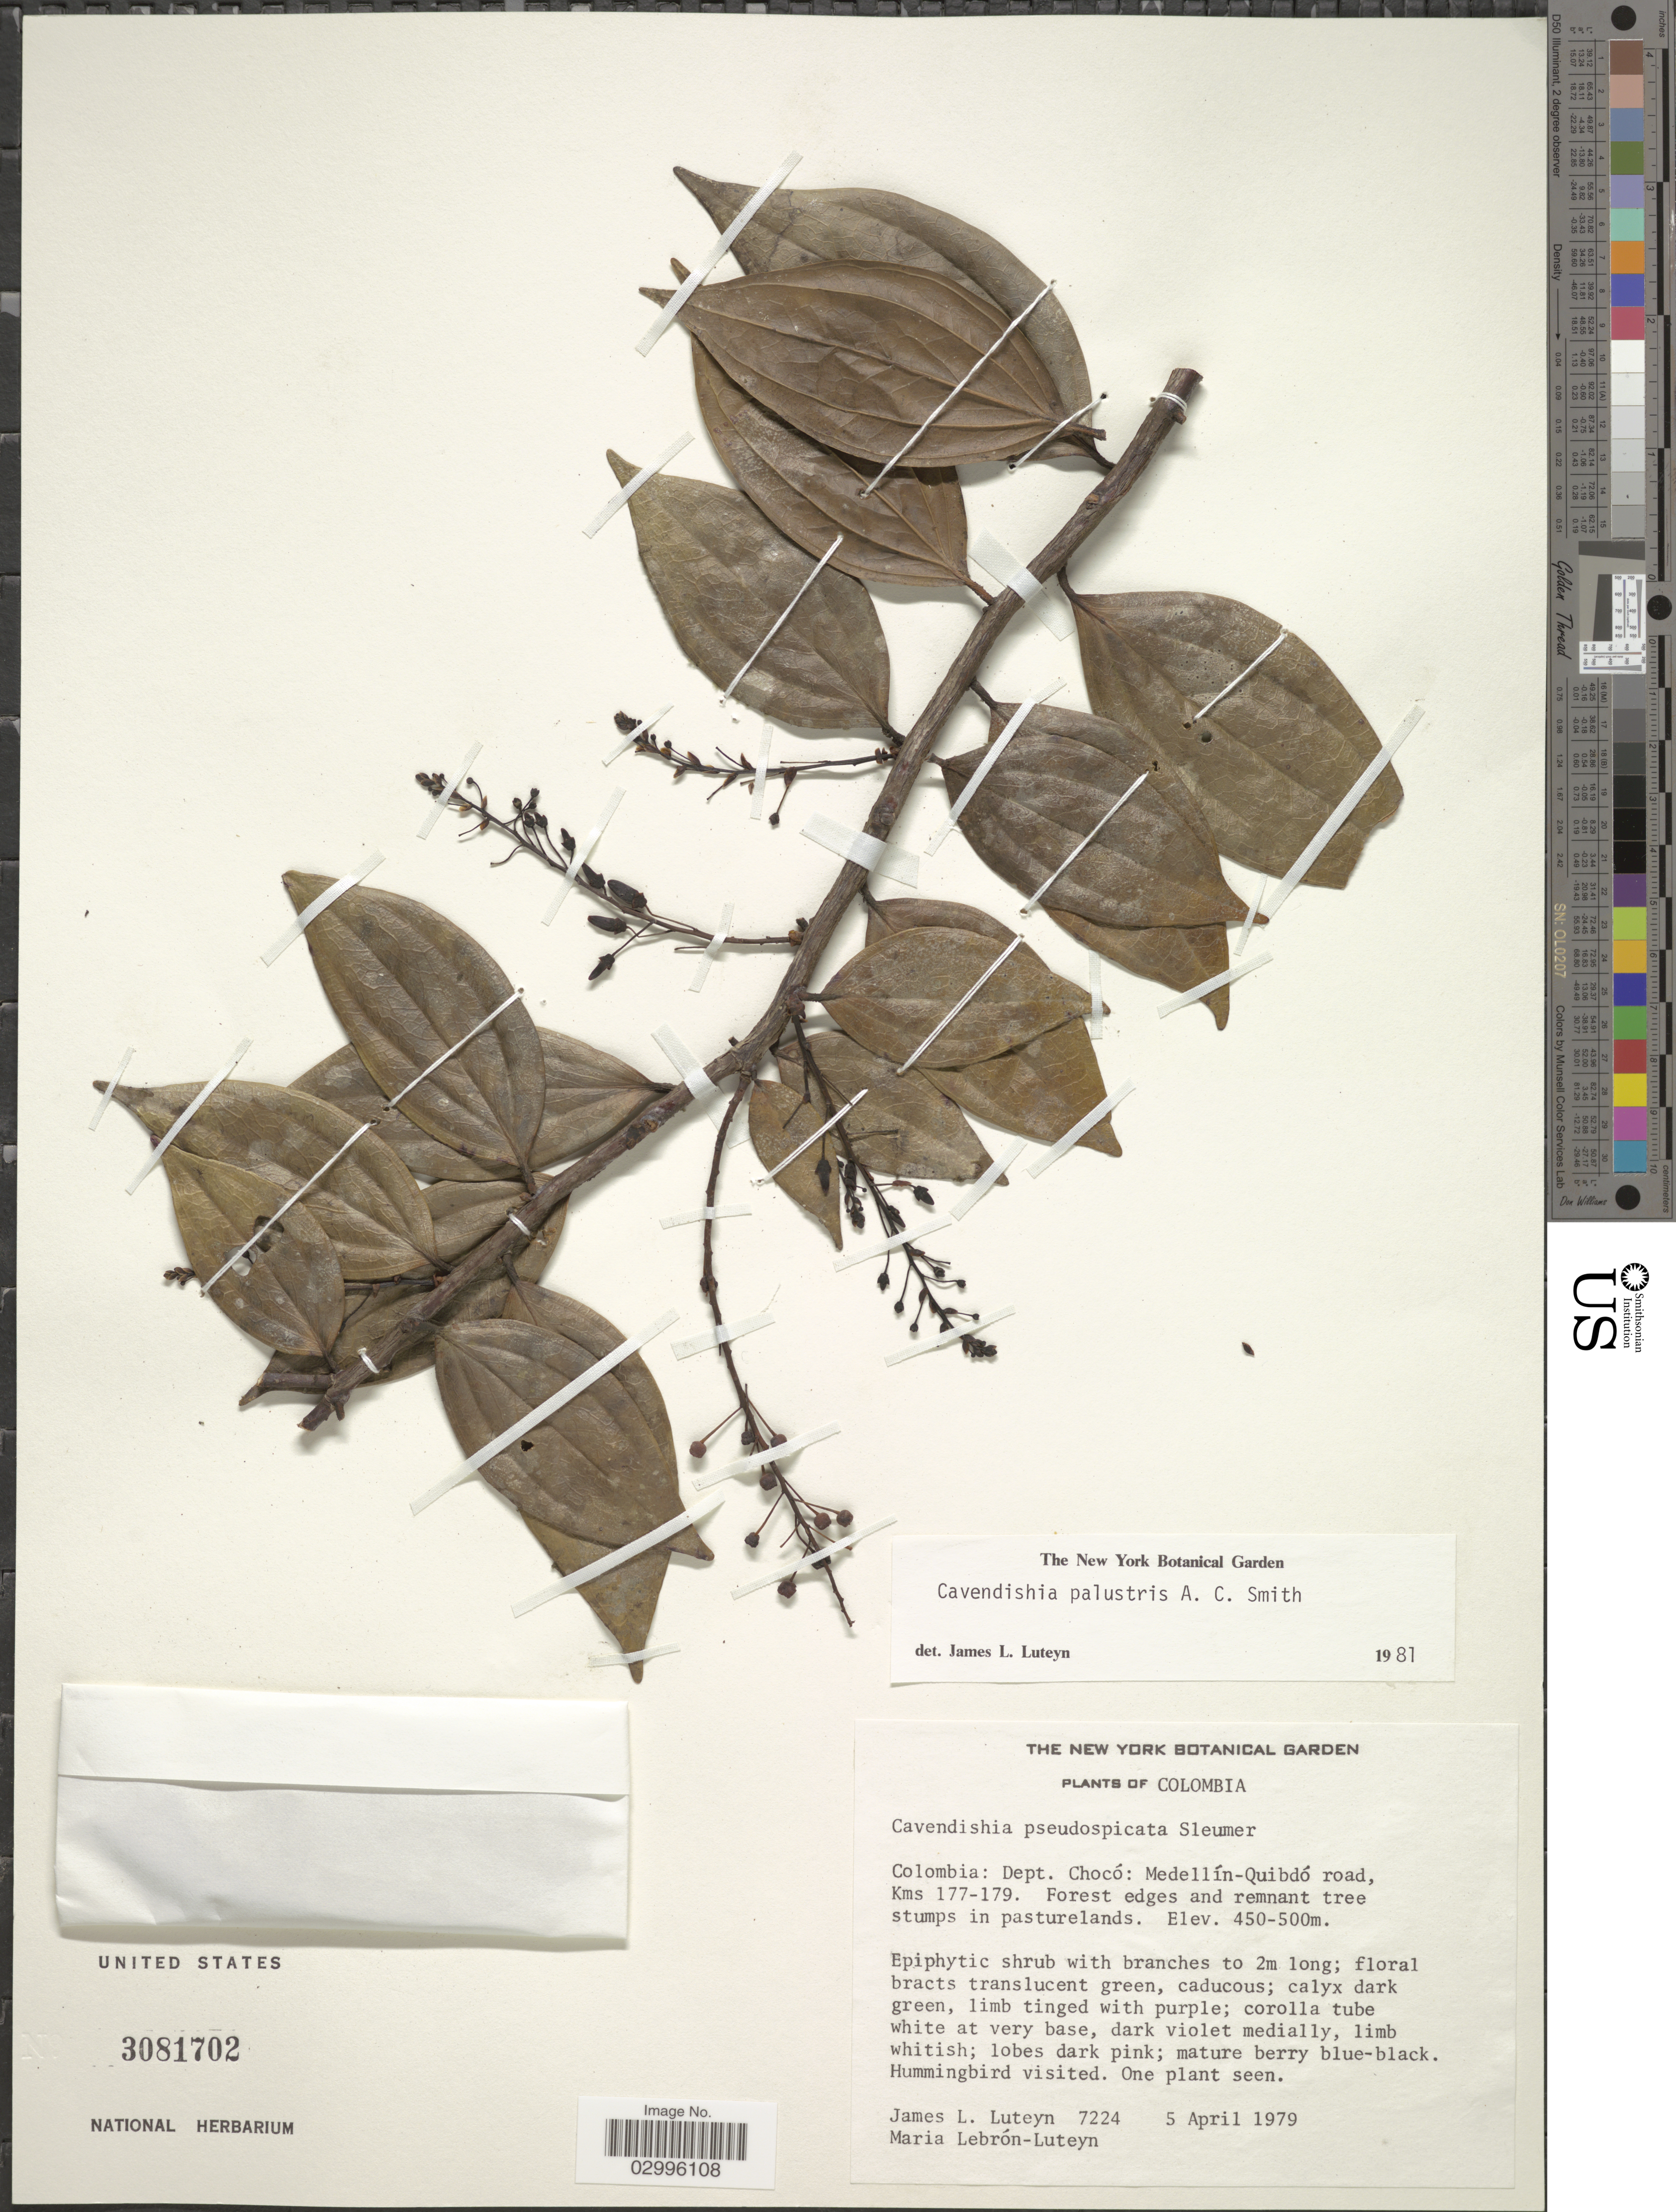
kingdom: Plantae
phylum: Tracheophyta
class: Magnoliopsida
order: Ericales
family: Ericaceae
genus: Cavendishia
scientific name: Cavendishia palustris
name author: A.C. Sm.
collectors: J. L. Luteyn & M. L. Lebrón-Luteyn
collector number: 7224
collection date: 1979-04-05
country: Colombia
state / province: Chocó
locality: Dept. Chocó: Medellín-Quibdó road, Kms 177-179.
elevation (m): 450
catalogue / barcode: US 3081702